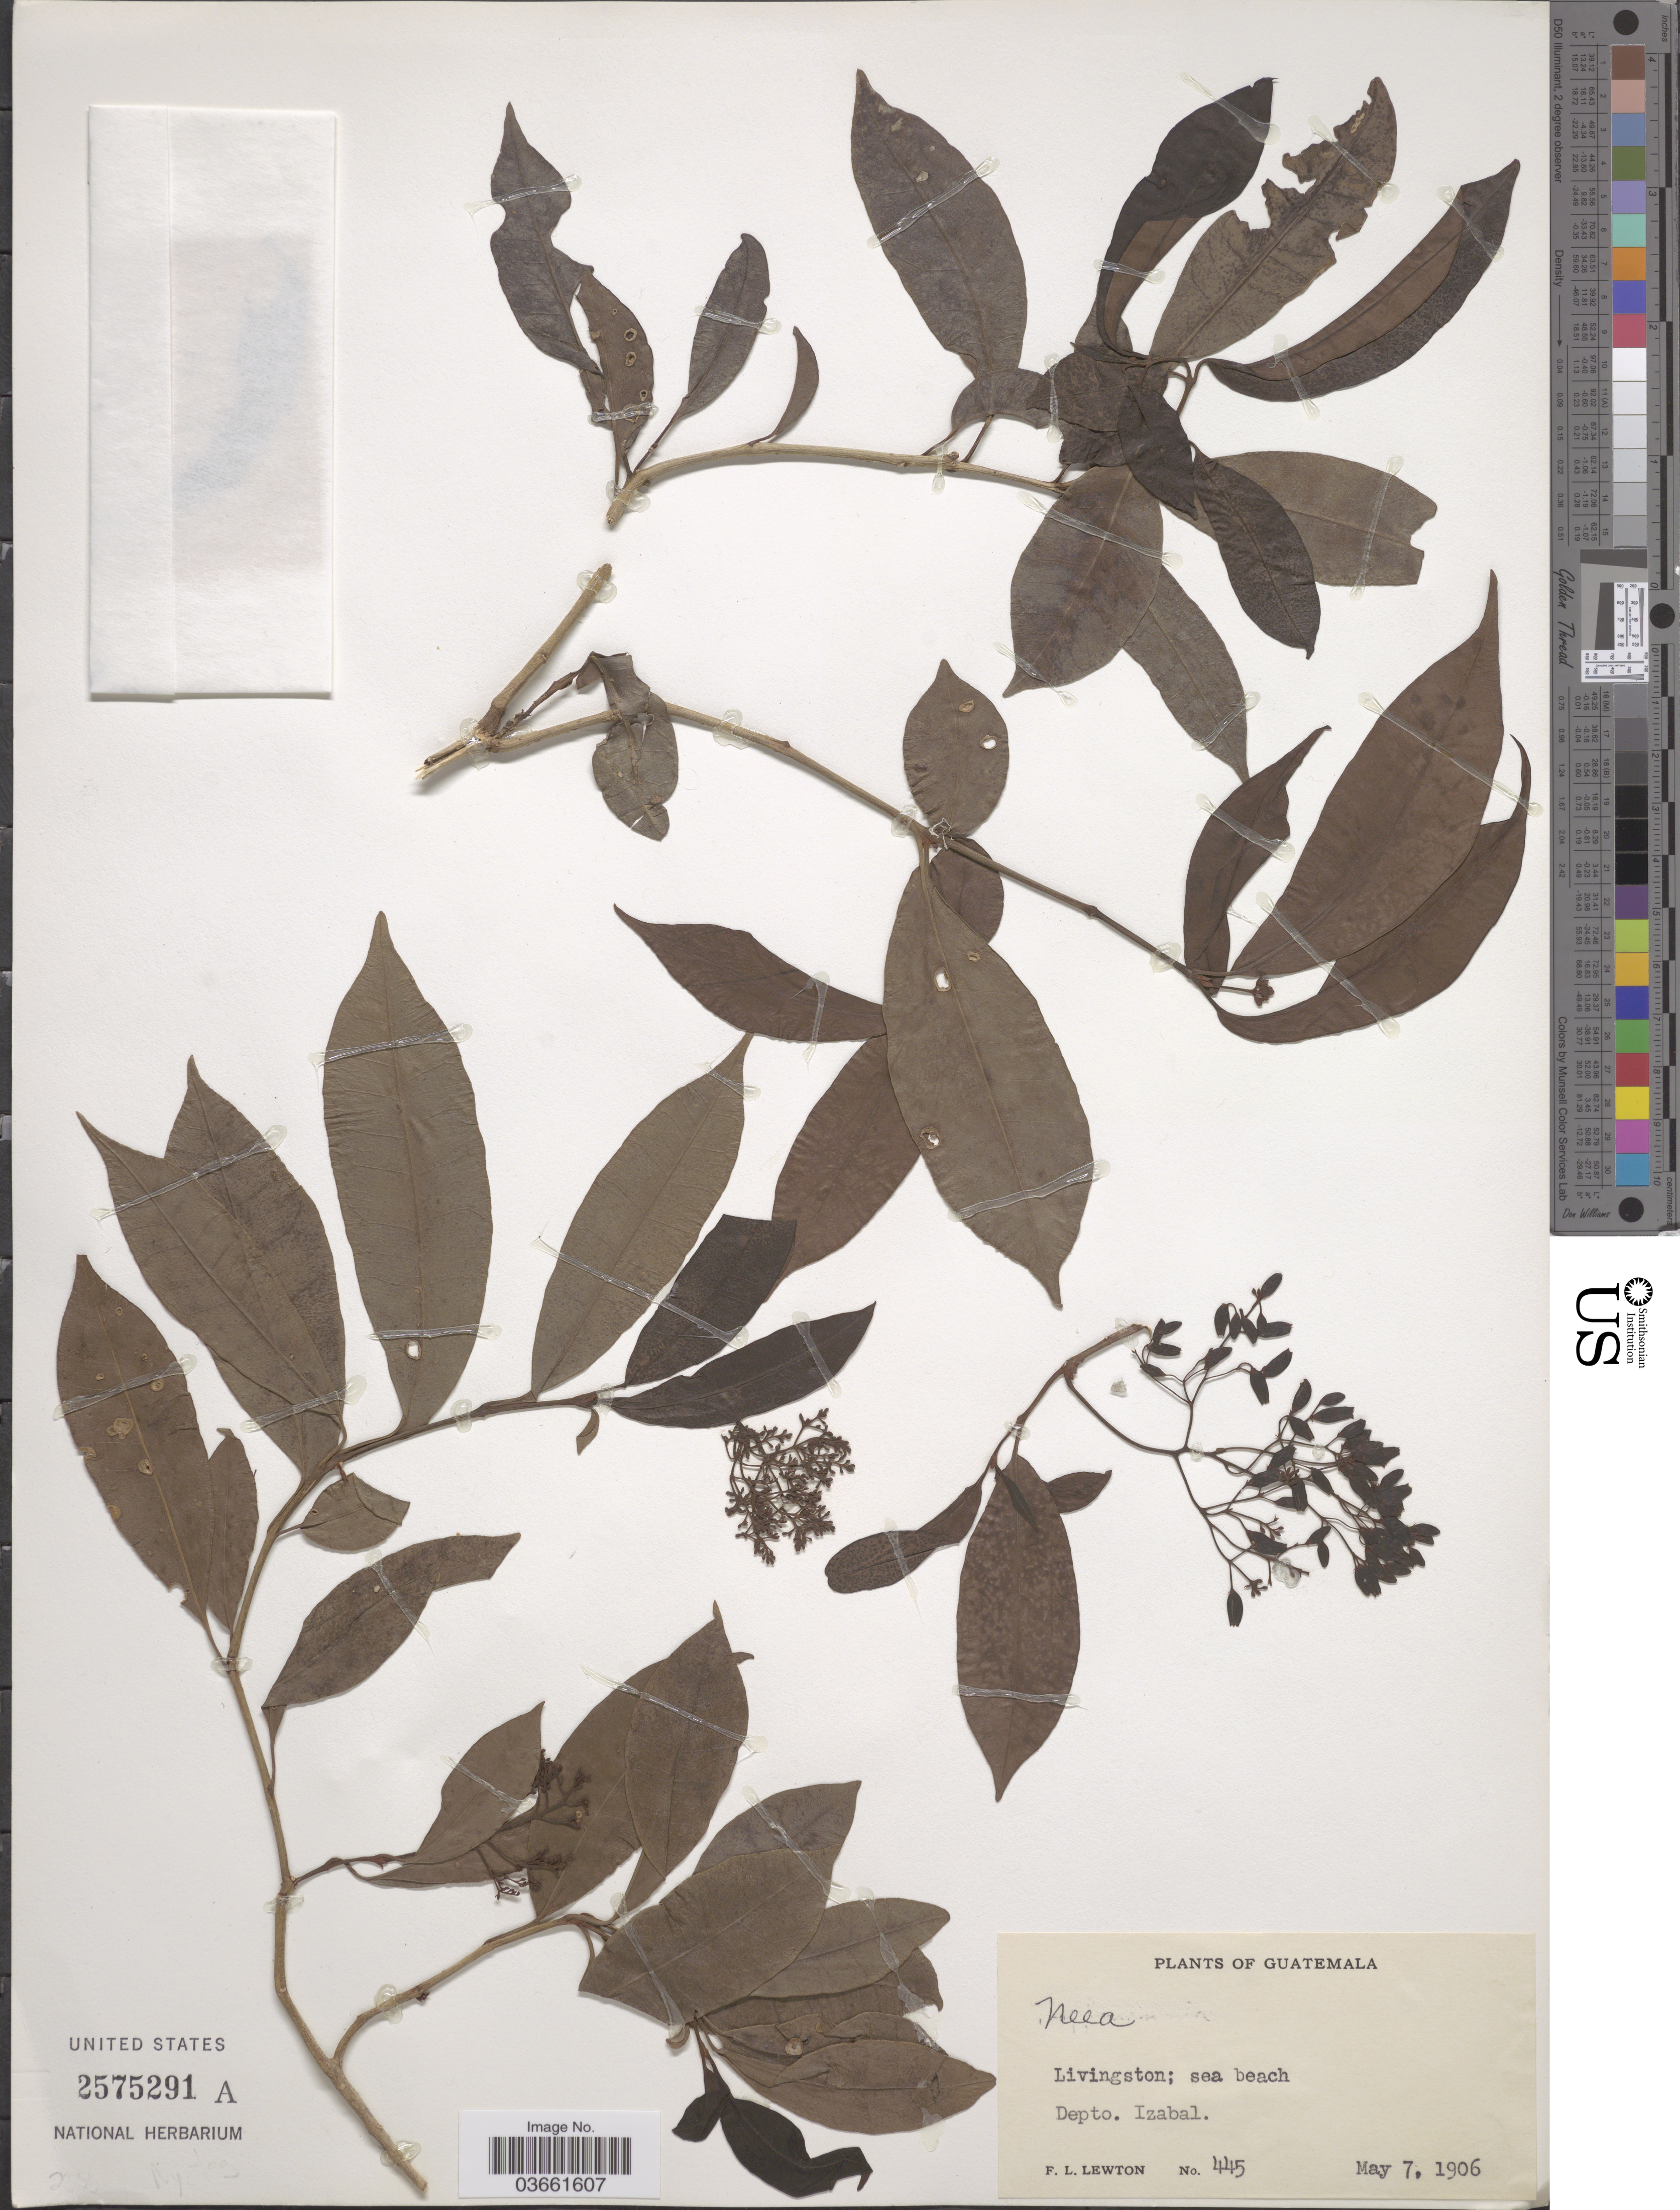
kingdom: Plantae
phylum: Tracheophyta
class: Magnoliopsida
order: Caryophyllales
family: Nyctaginaceae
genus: Neea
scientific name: Neea sp.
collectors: F. L. Lewton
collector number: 445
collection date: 1906-05-07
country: Guatemala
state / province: Izabal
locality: Livingston; sea beach. Depto. Izabal.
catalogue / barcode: US 2575291A